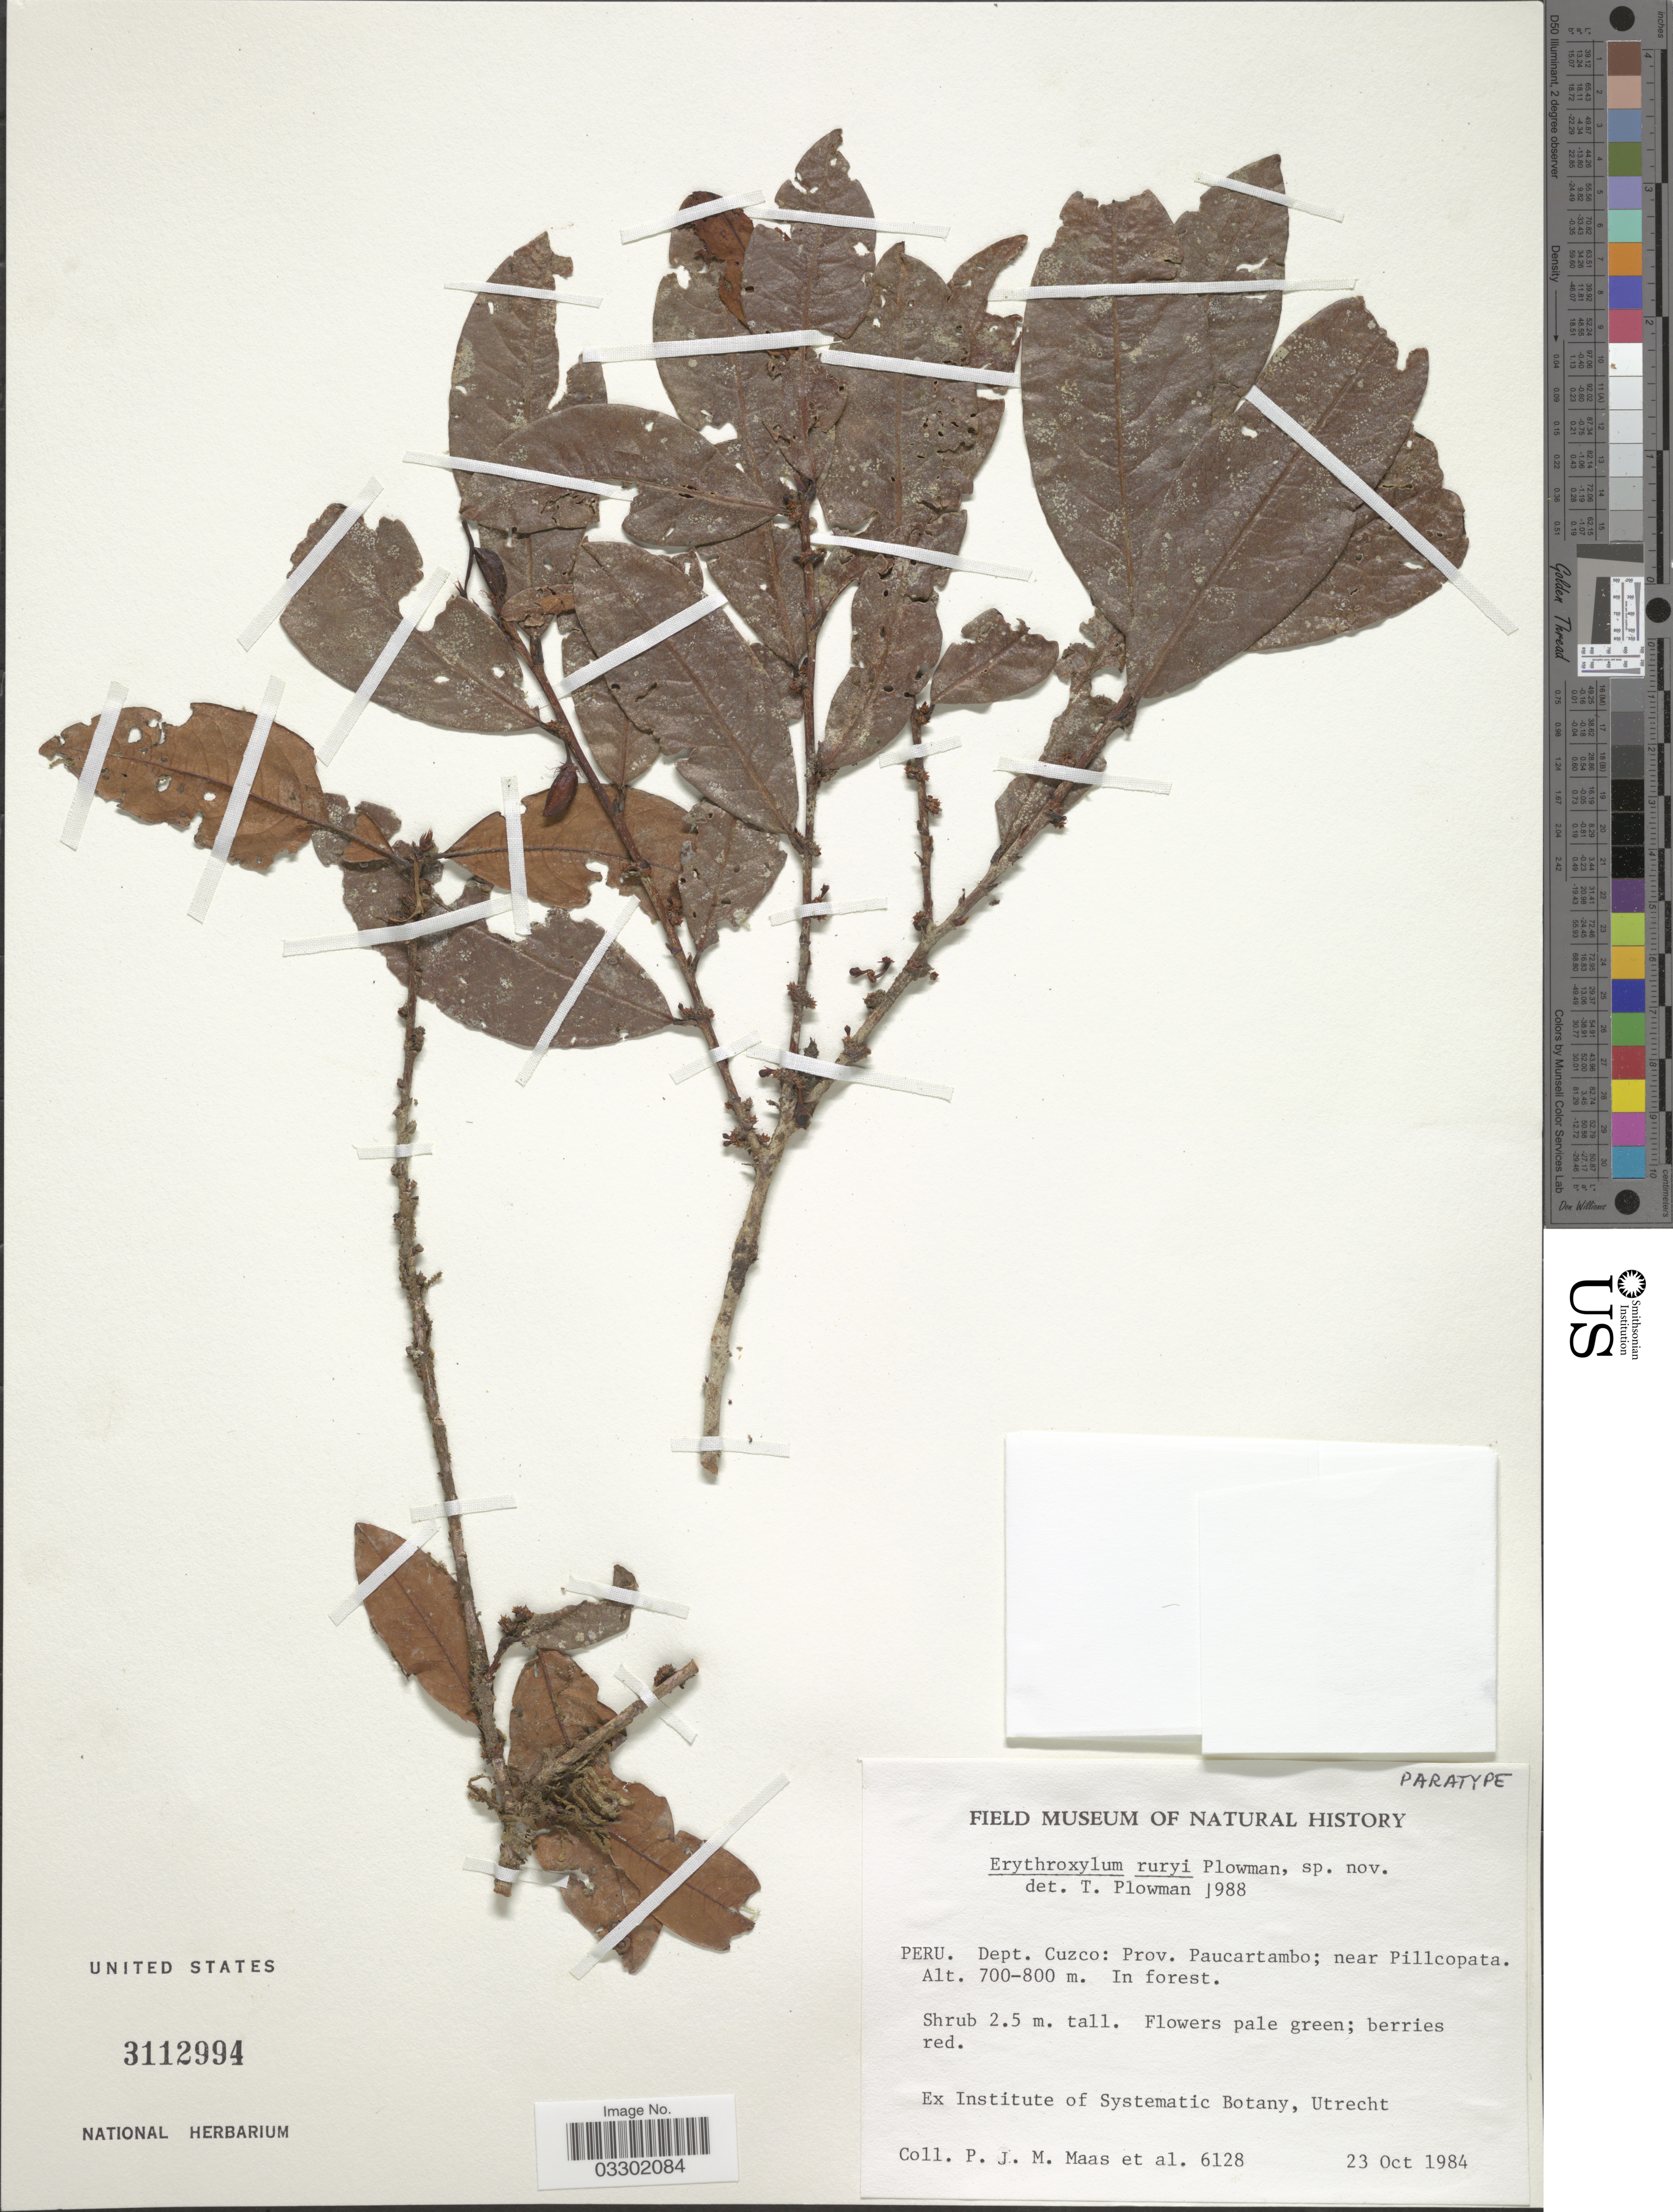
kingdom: Plantae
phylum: Tracheophyta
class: Magnoliopsida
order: Malpighiales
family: Erythroxylaceae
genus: Erythroxylum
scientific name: Erythroxylum ruryi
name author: Plowman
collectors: P. Maas & et al.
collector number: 6128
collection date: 1984-10-23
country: Peru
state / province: Cusco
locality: Dept. Cuzco: Prov. Paucartambo; near Pillcopata.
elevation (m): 700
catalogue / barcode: US 3112994